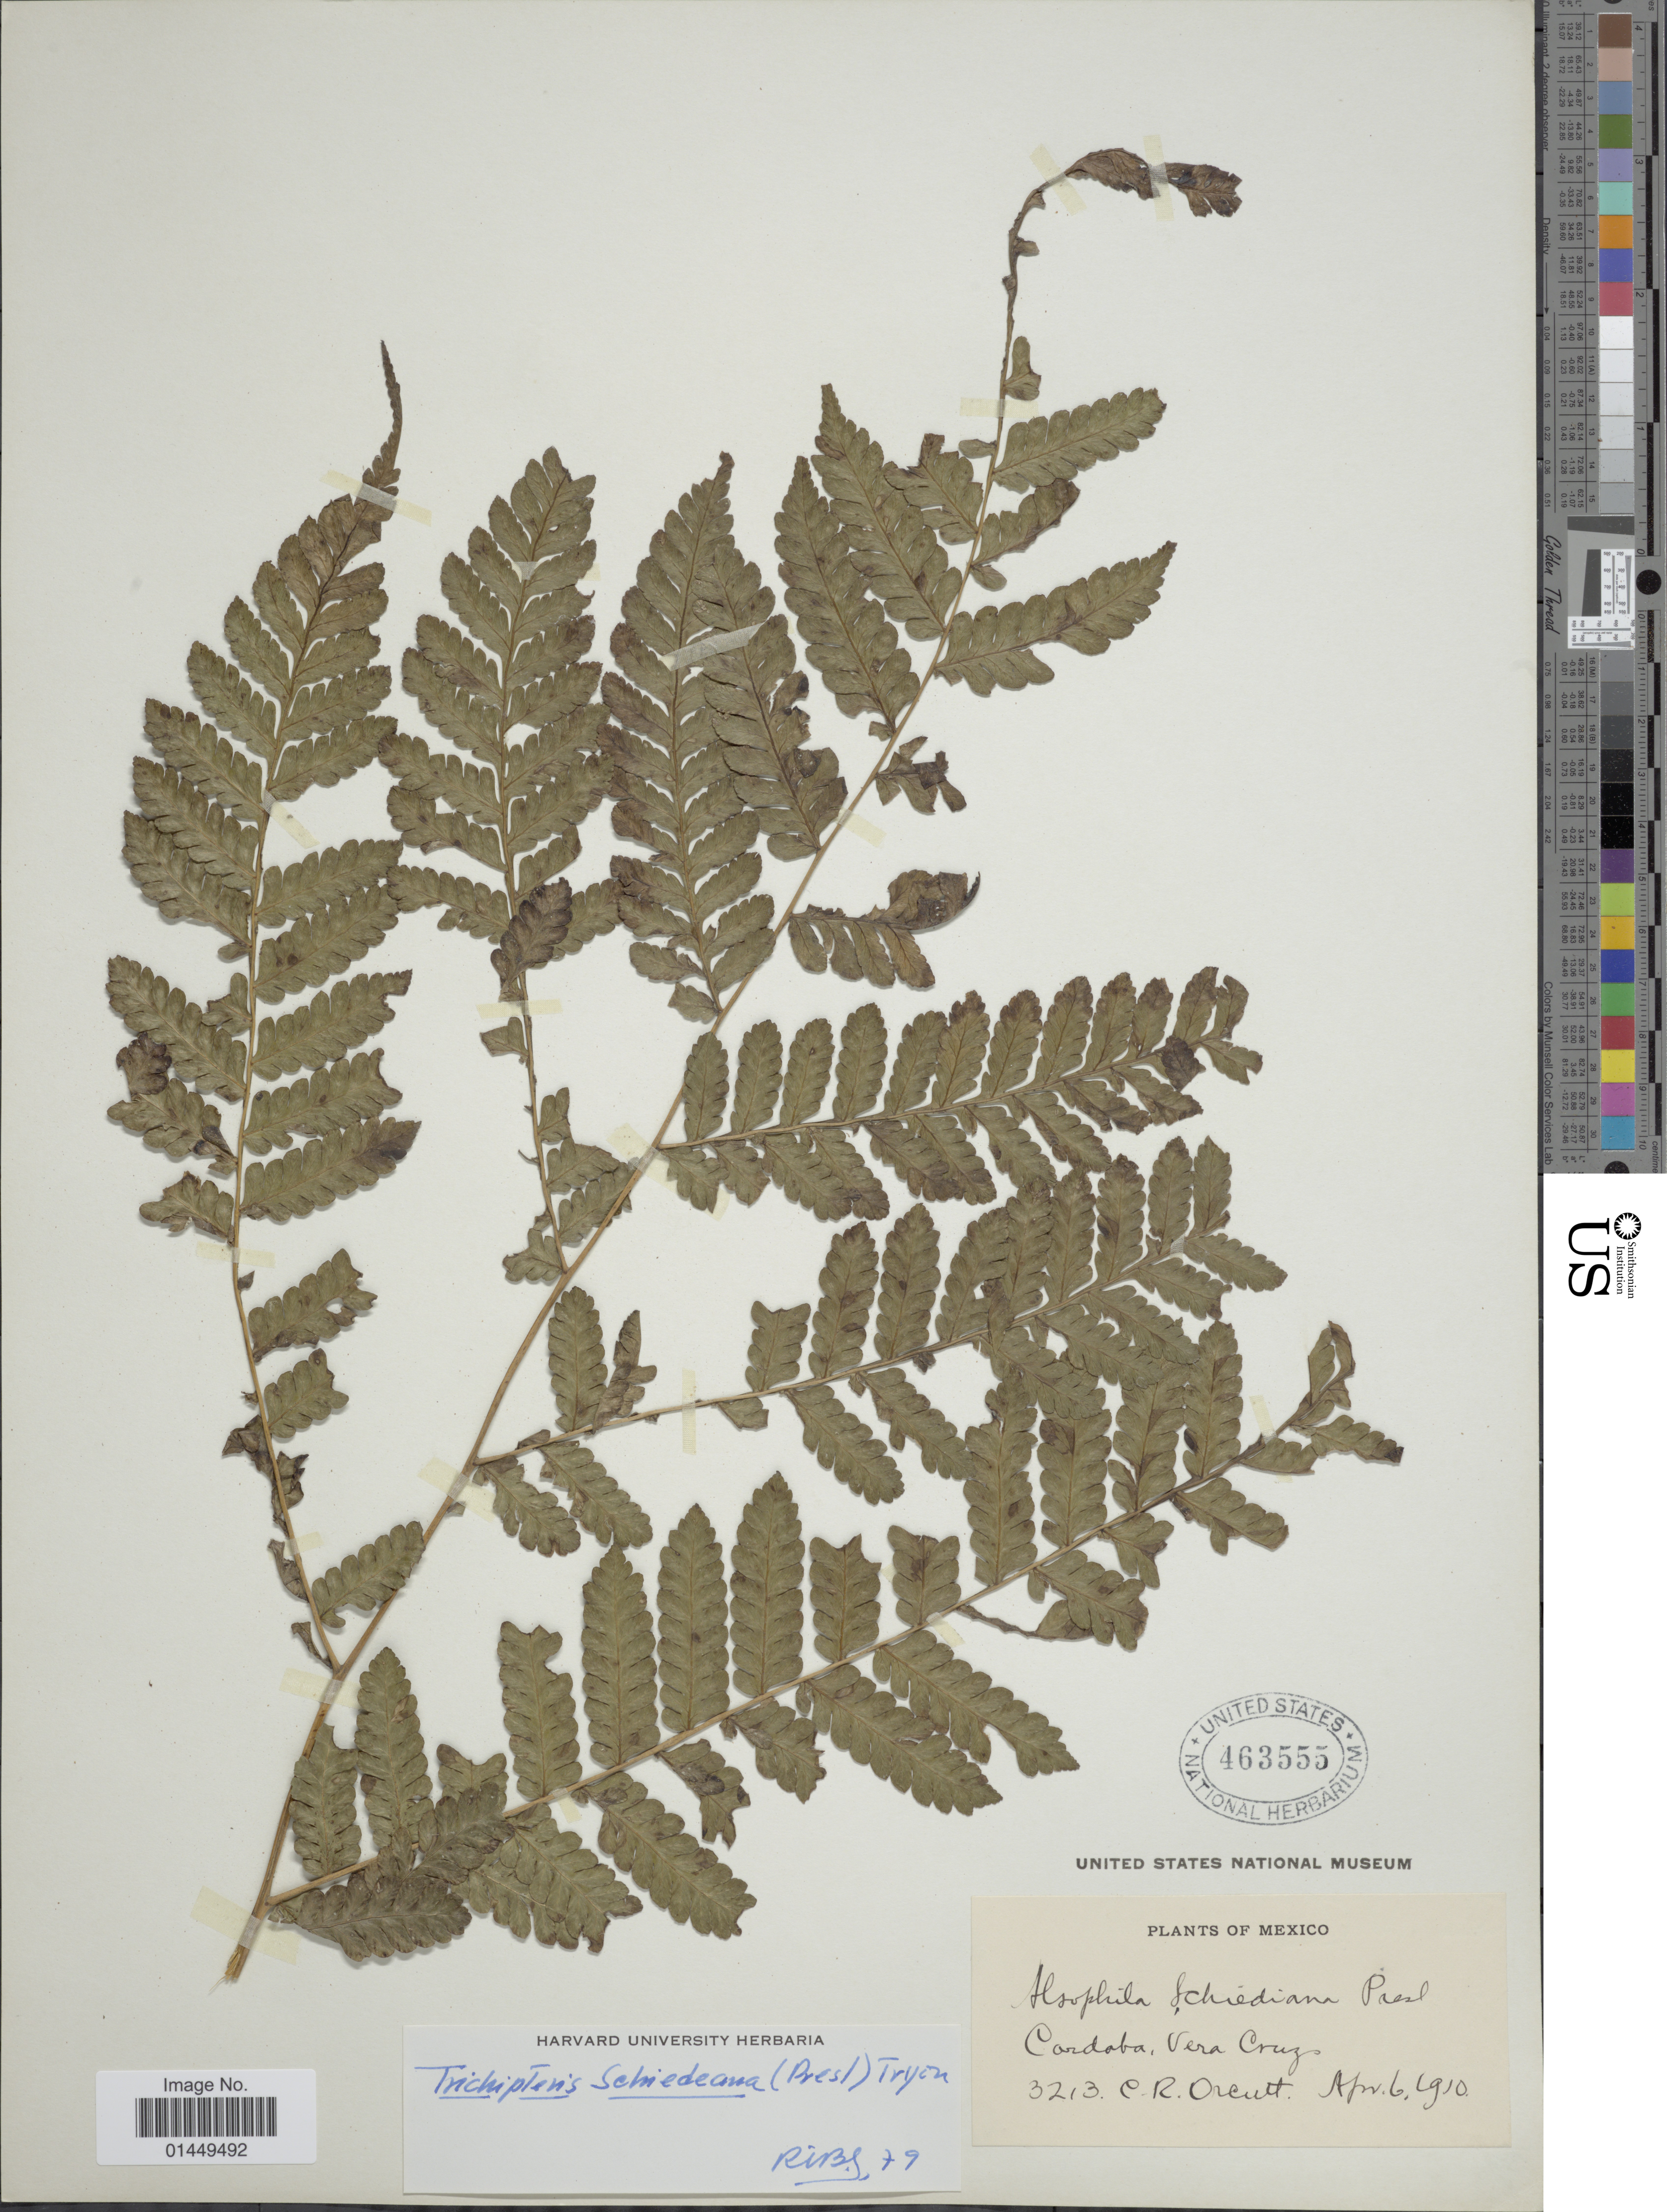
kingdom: Plantae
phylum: Tracheophyta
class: Polypodiopsida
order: Cyatheales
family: Cyatheaceae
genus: Cyathea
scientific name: Cyathea schiedeana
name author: (C. Presl) Domin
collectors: C. R. Orcutt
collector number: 3213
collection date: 1910-04-06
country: Mexico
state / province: Veracruz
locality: Cordoba, Vera Cruz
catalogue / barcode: US 463555